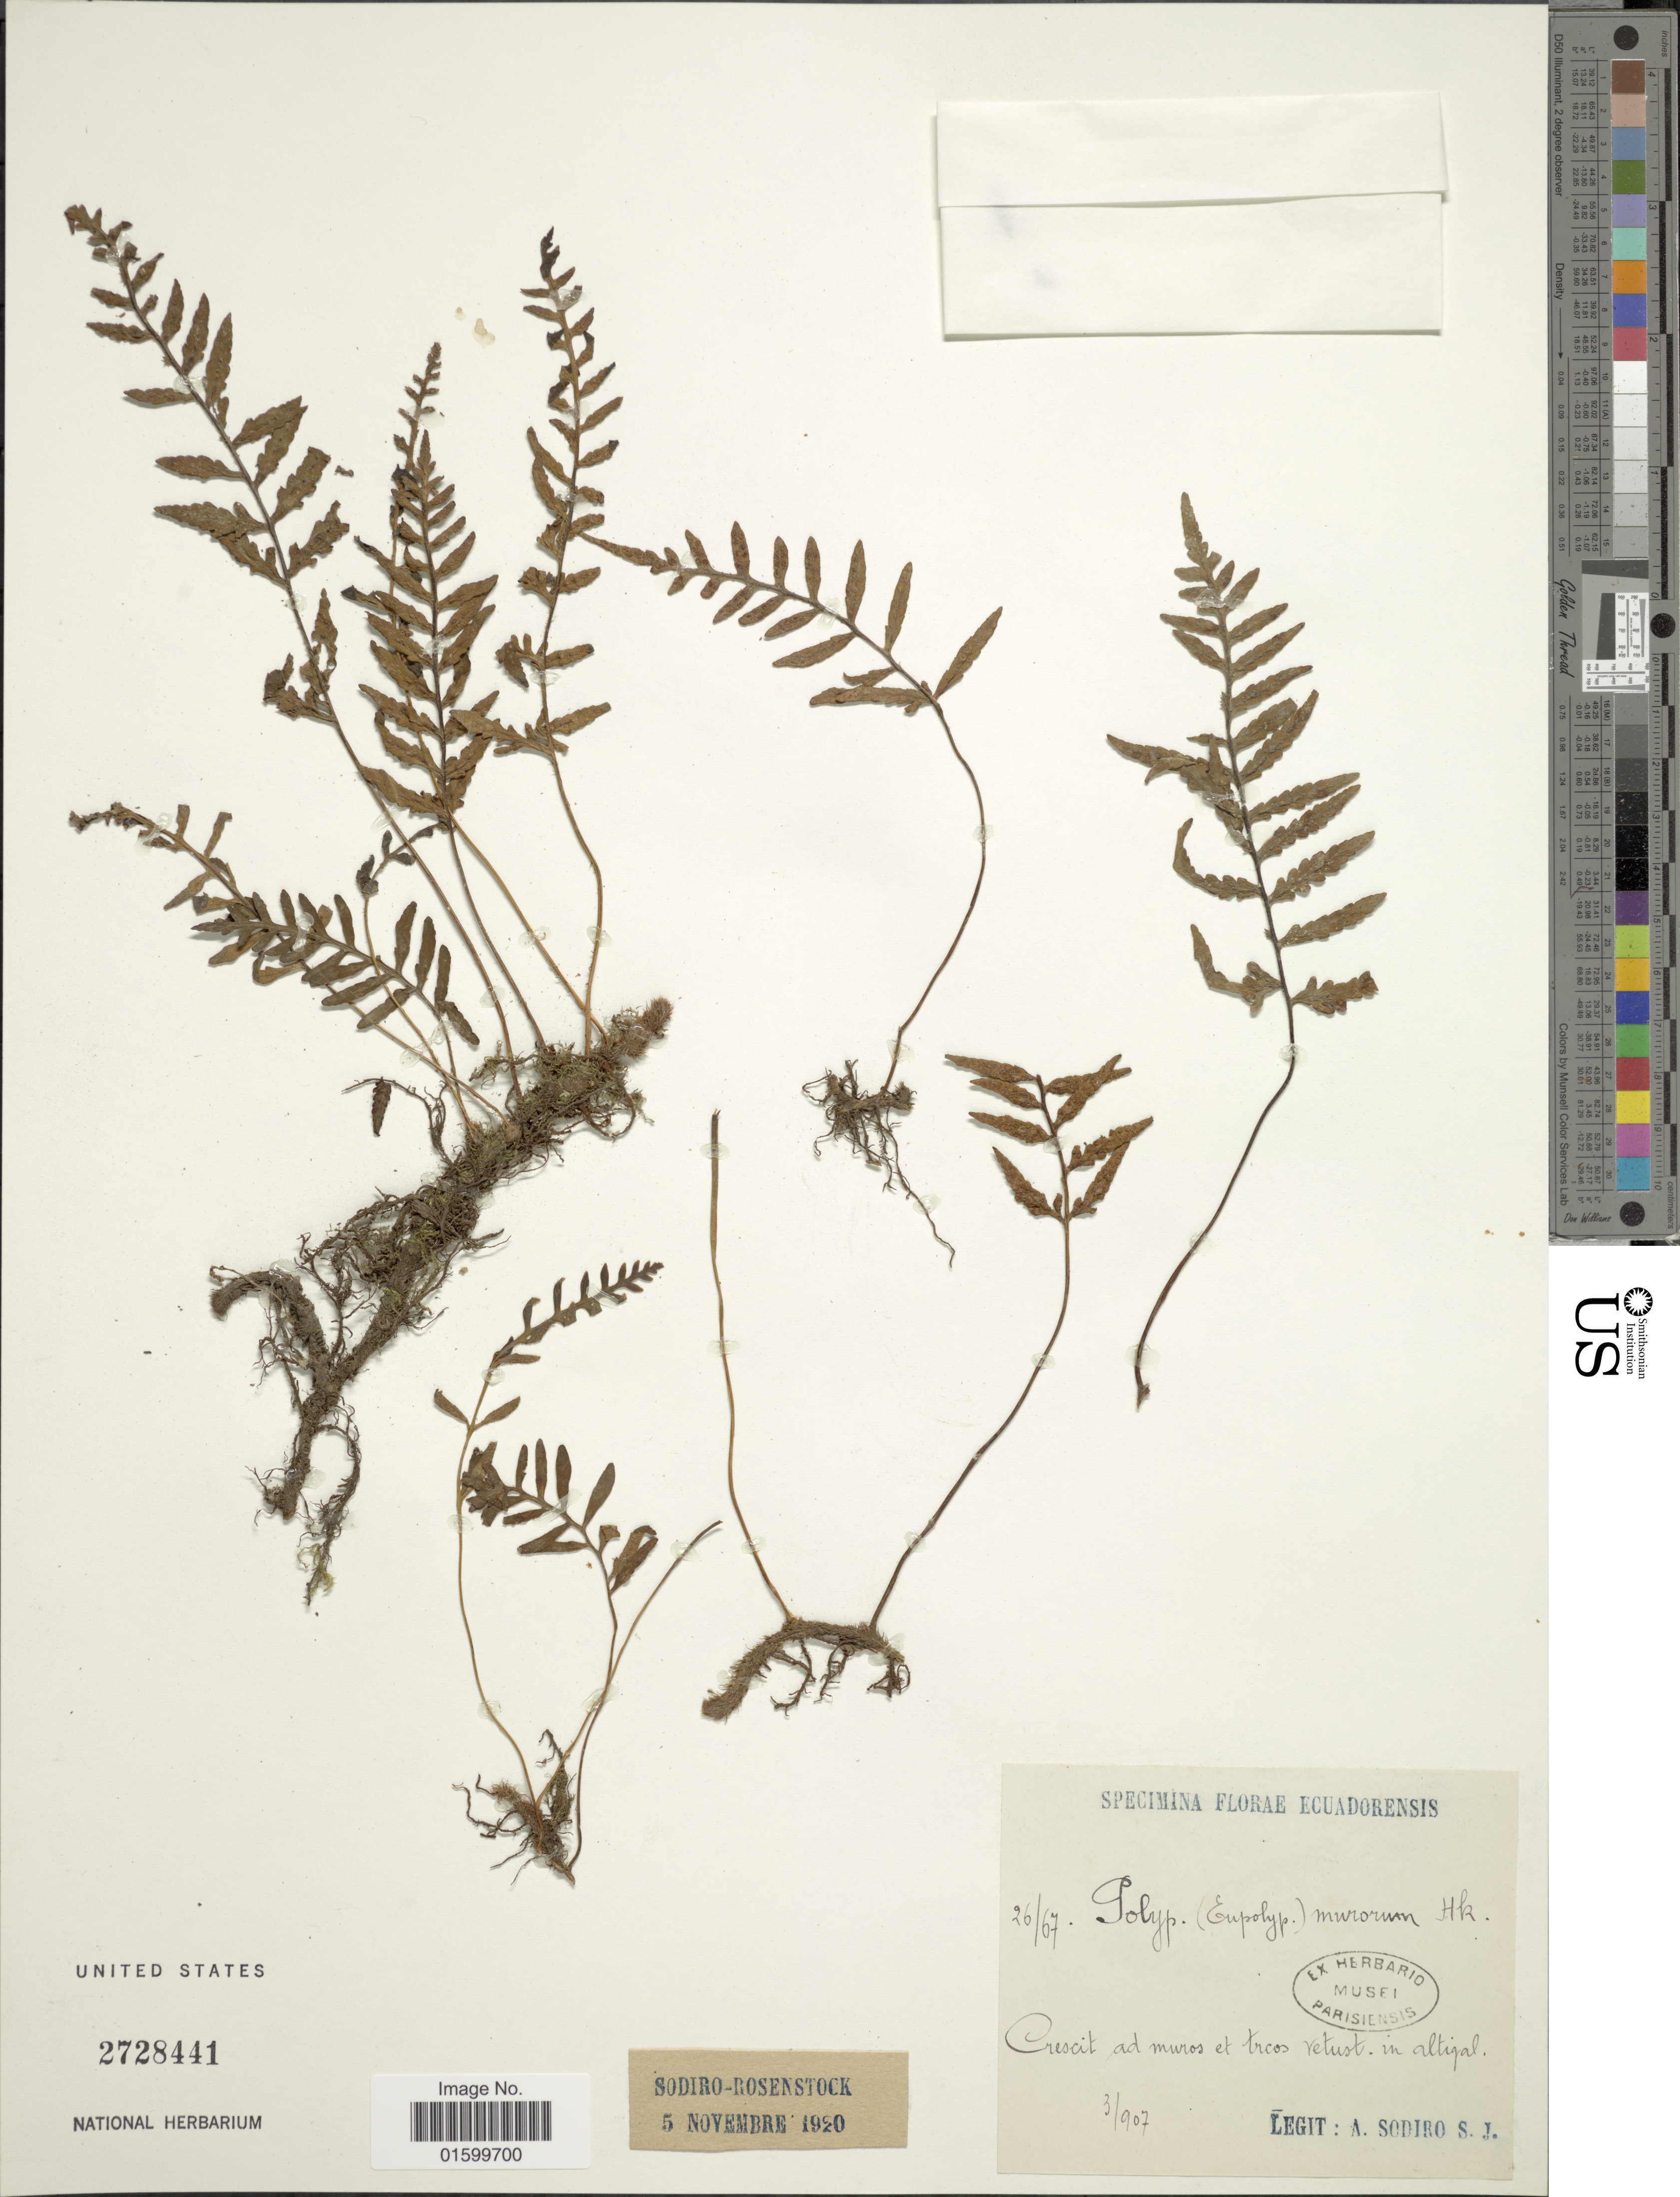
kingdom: Plantae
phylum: Tracheophyta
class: Polypodiopsida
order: Polypodiales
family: Polypodiaceae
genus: Pleopeltis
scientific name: Pleopeltis murorum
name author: (Hook.) A.R. Sm. & Tejero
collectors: A. Sodiro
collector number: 26/67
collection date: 1907-03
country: Ecuador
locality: Ecuadorensis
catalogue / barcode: US 2728441